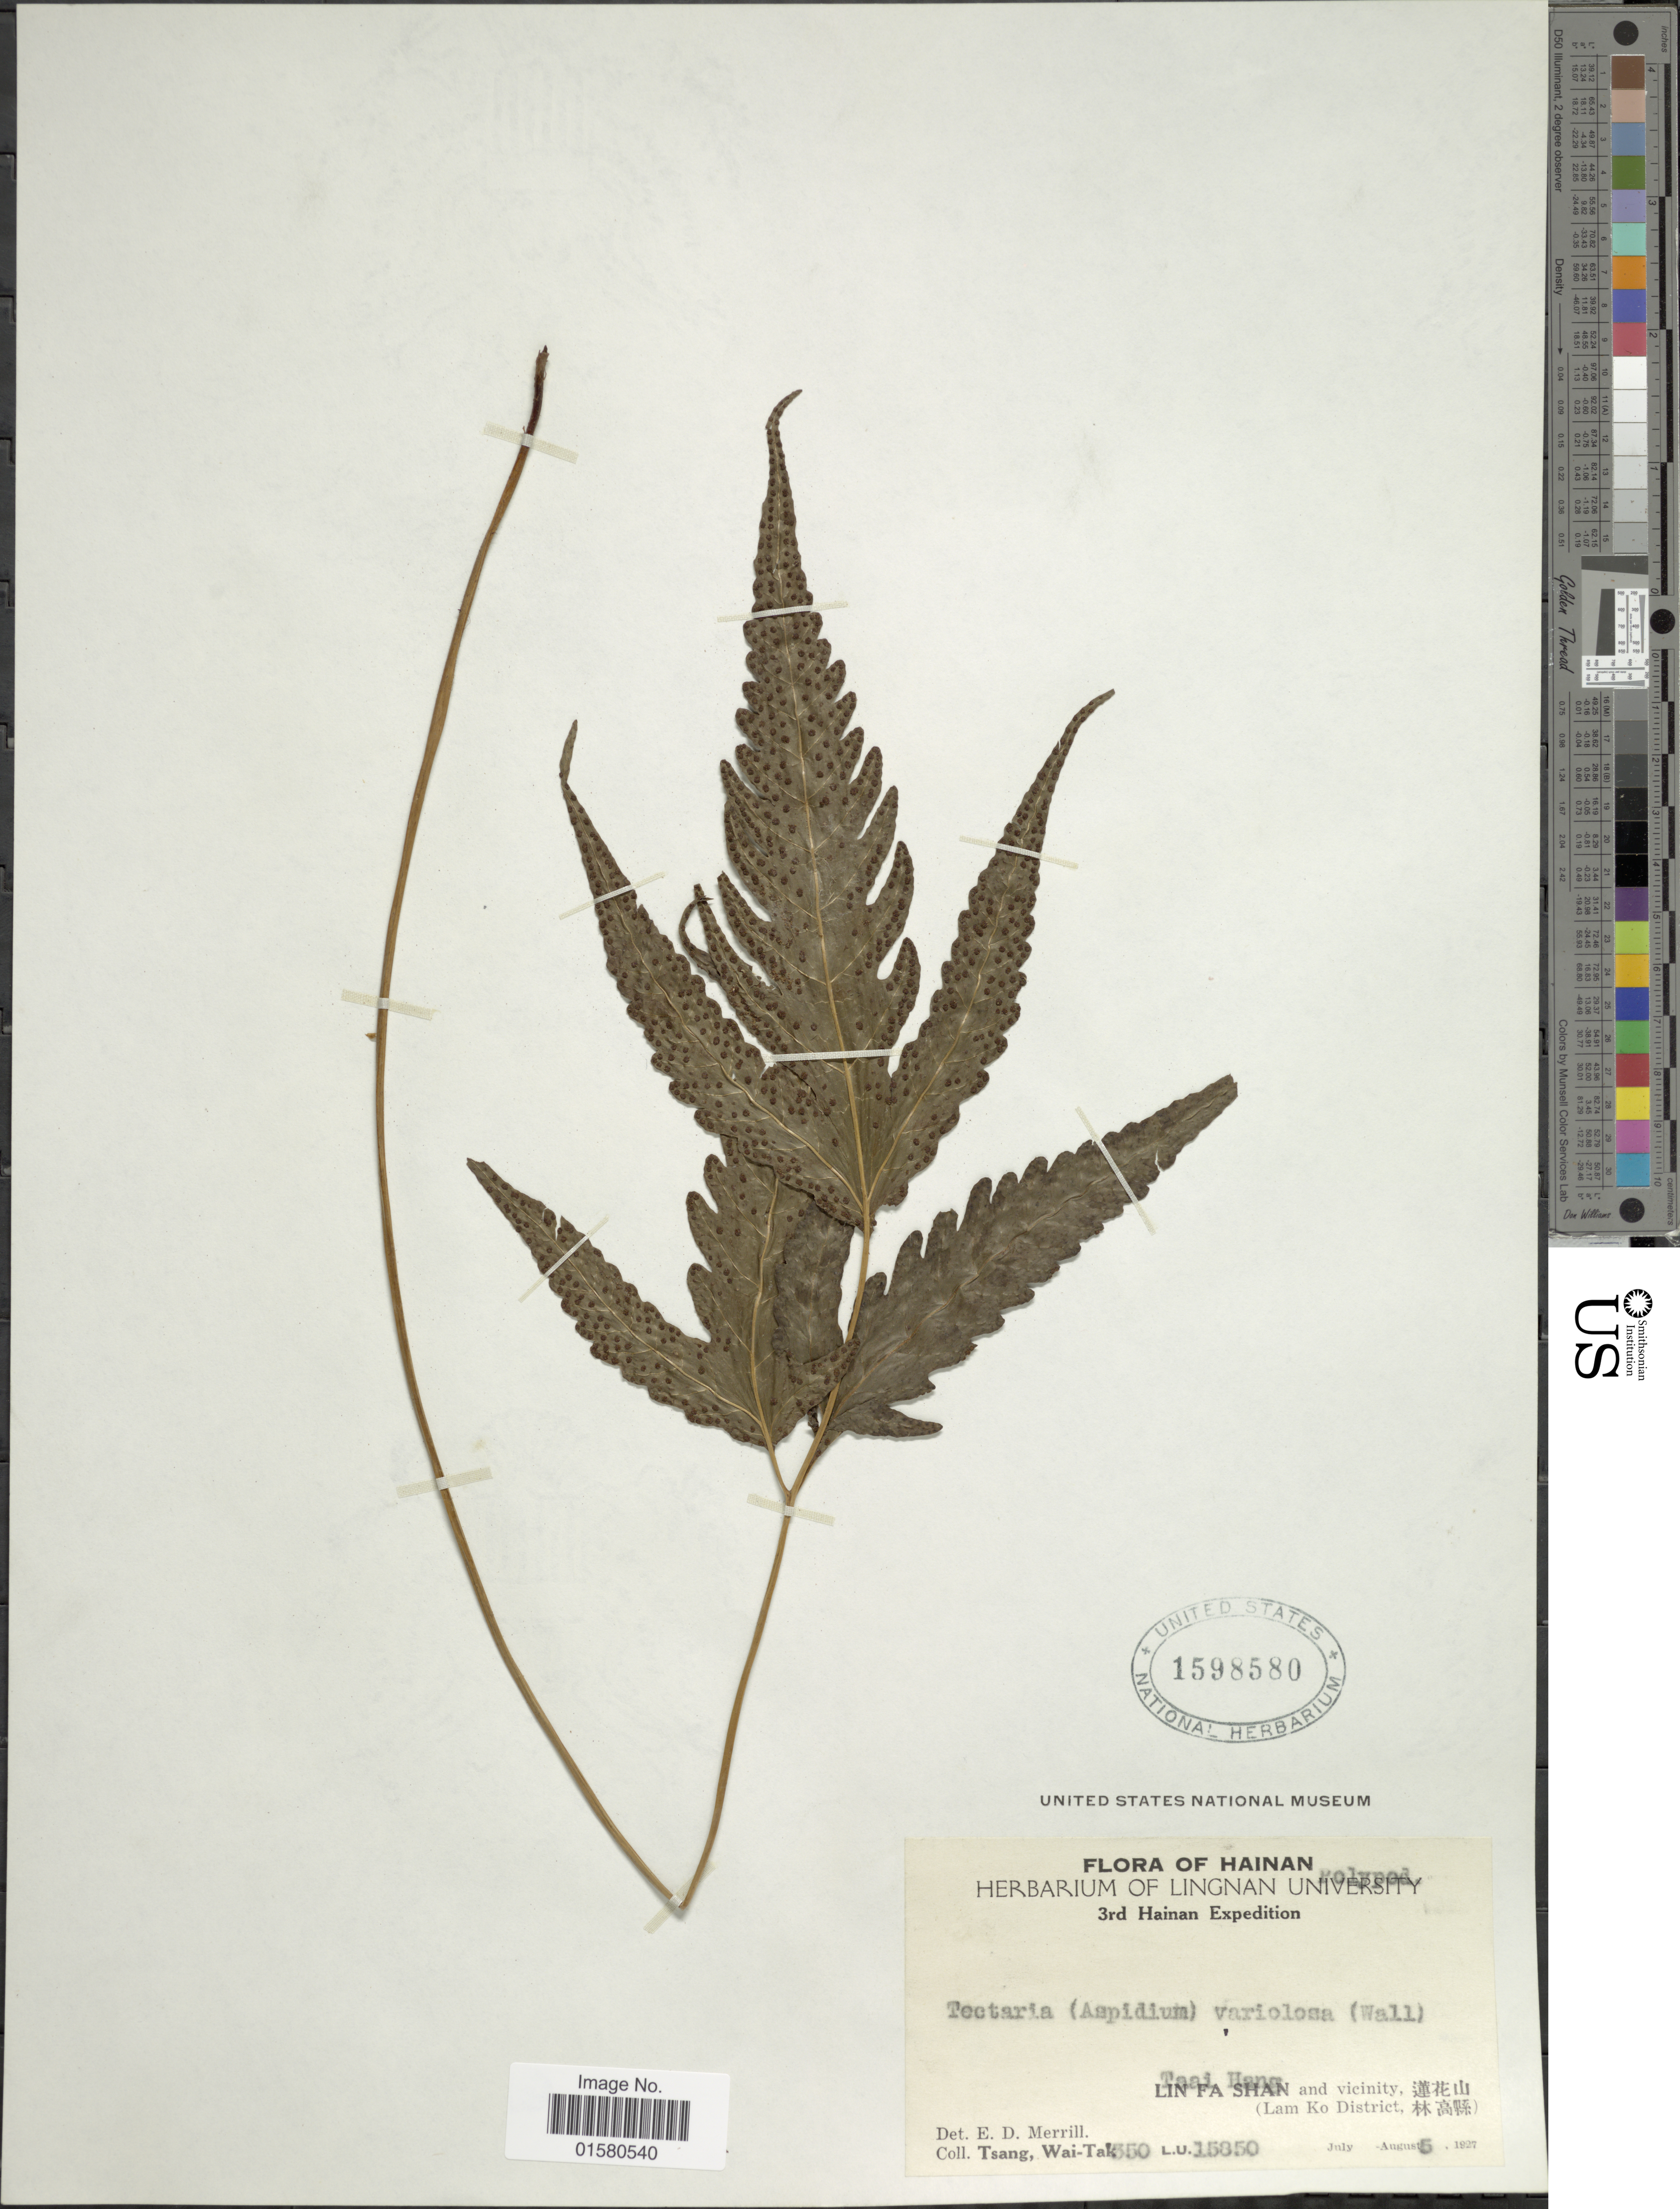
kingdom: Plantae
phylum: Tracheophyta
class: Polypodiopsida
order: Polypodiales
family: Tectariaceae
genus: Tectaria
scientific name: Tectaria variolosa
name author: (Wall. ex Hook.) C. Chr.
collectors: W. T. Tsang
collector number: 350/15850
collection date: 1927-08-05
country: China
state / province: Hainan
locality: Lin Fa Shan and Vicinity, ( Lam Ko District, )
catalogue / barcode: US 1598580